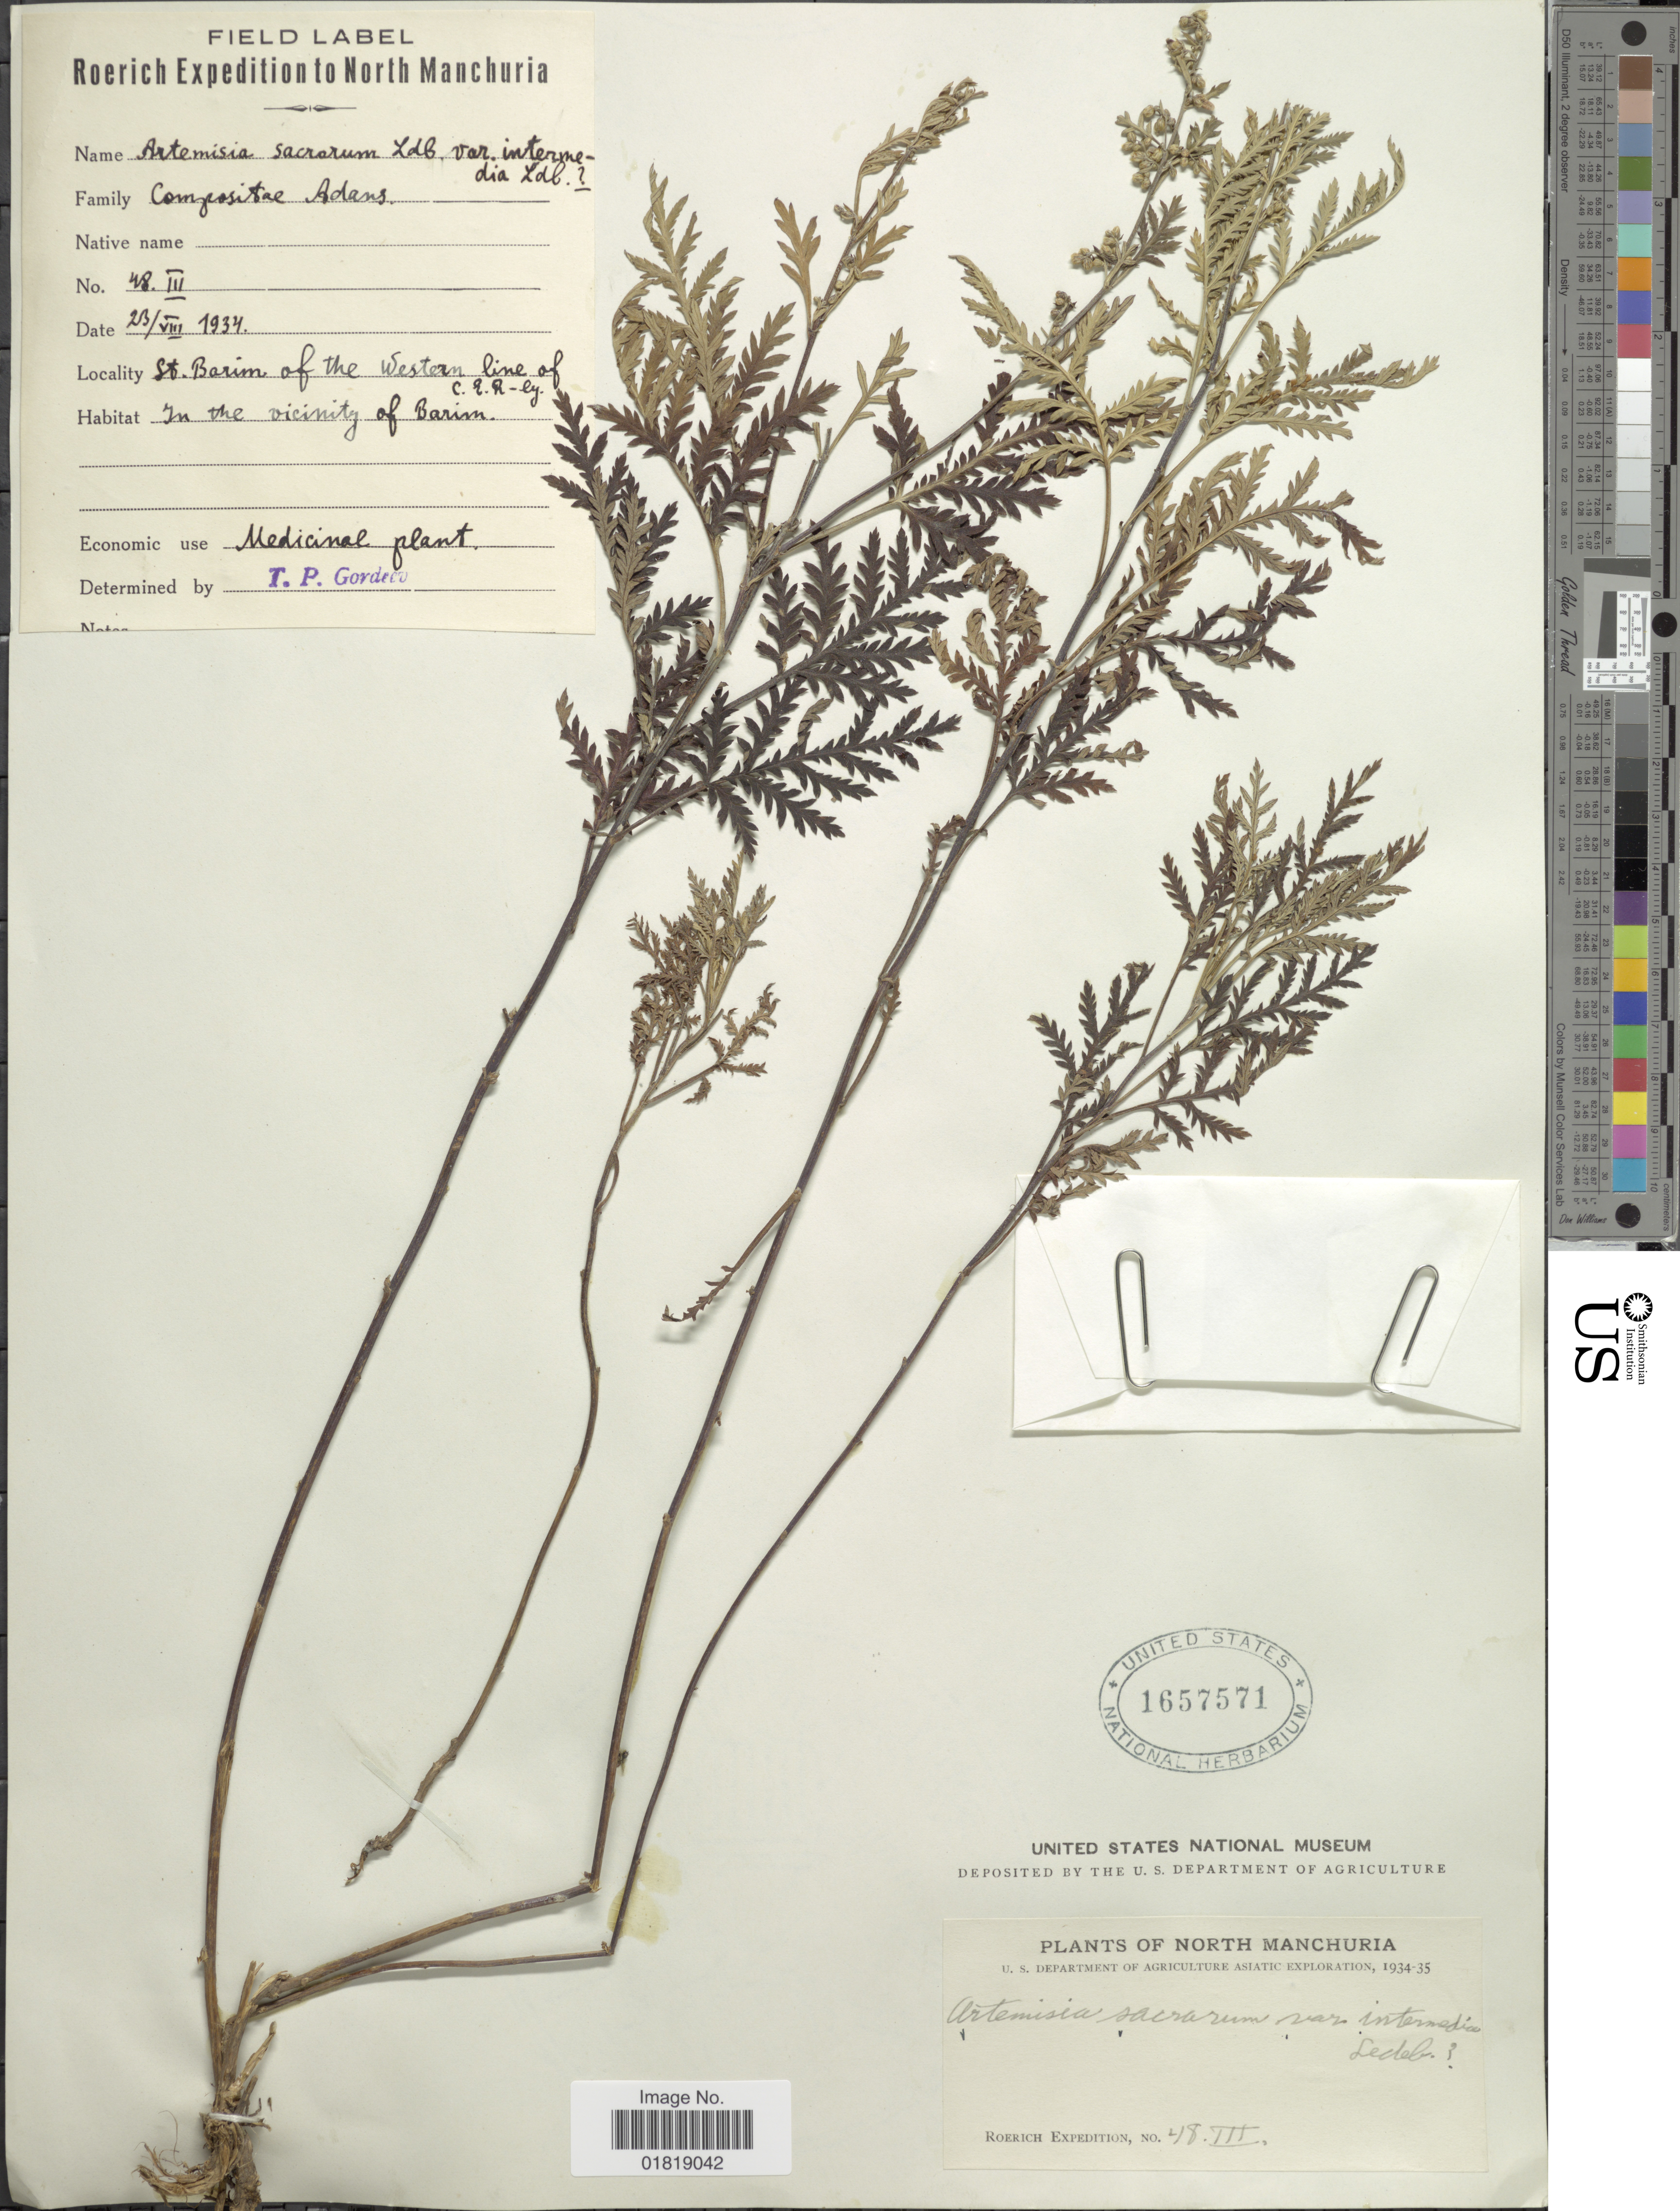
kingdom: Plantae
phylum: Tracheophyta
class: Magnoliopsida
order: Asterales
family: Asteraceae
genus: Artemisia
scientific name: Artemisia sacrorum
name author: Ledeb.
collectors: Roerich Expedition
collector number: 48III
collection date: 1934-08-23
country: China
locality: North Manchuria, St. Barim of the western line of C. E. R.- ly, in the vicinity of Barim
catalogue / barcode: US 1657571